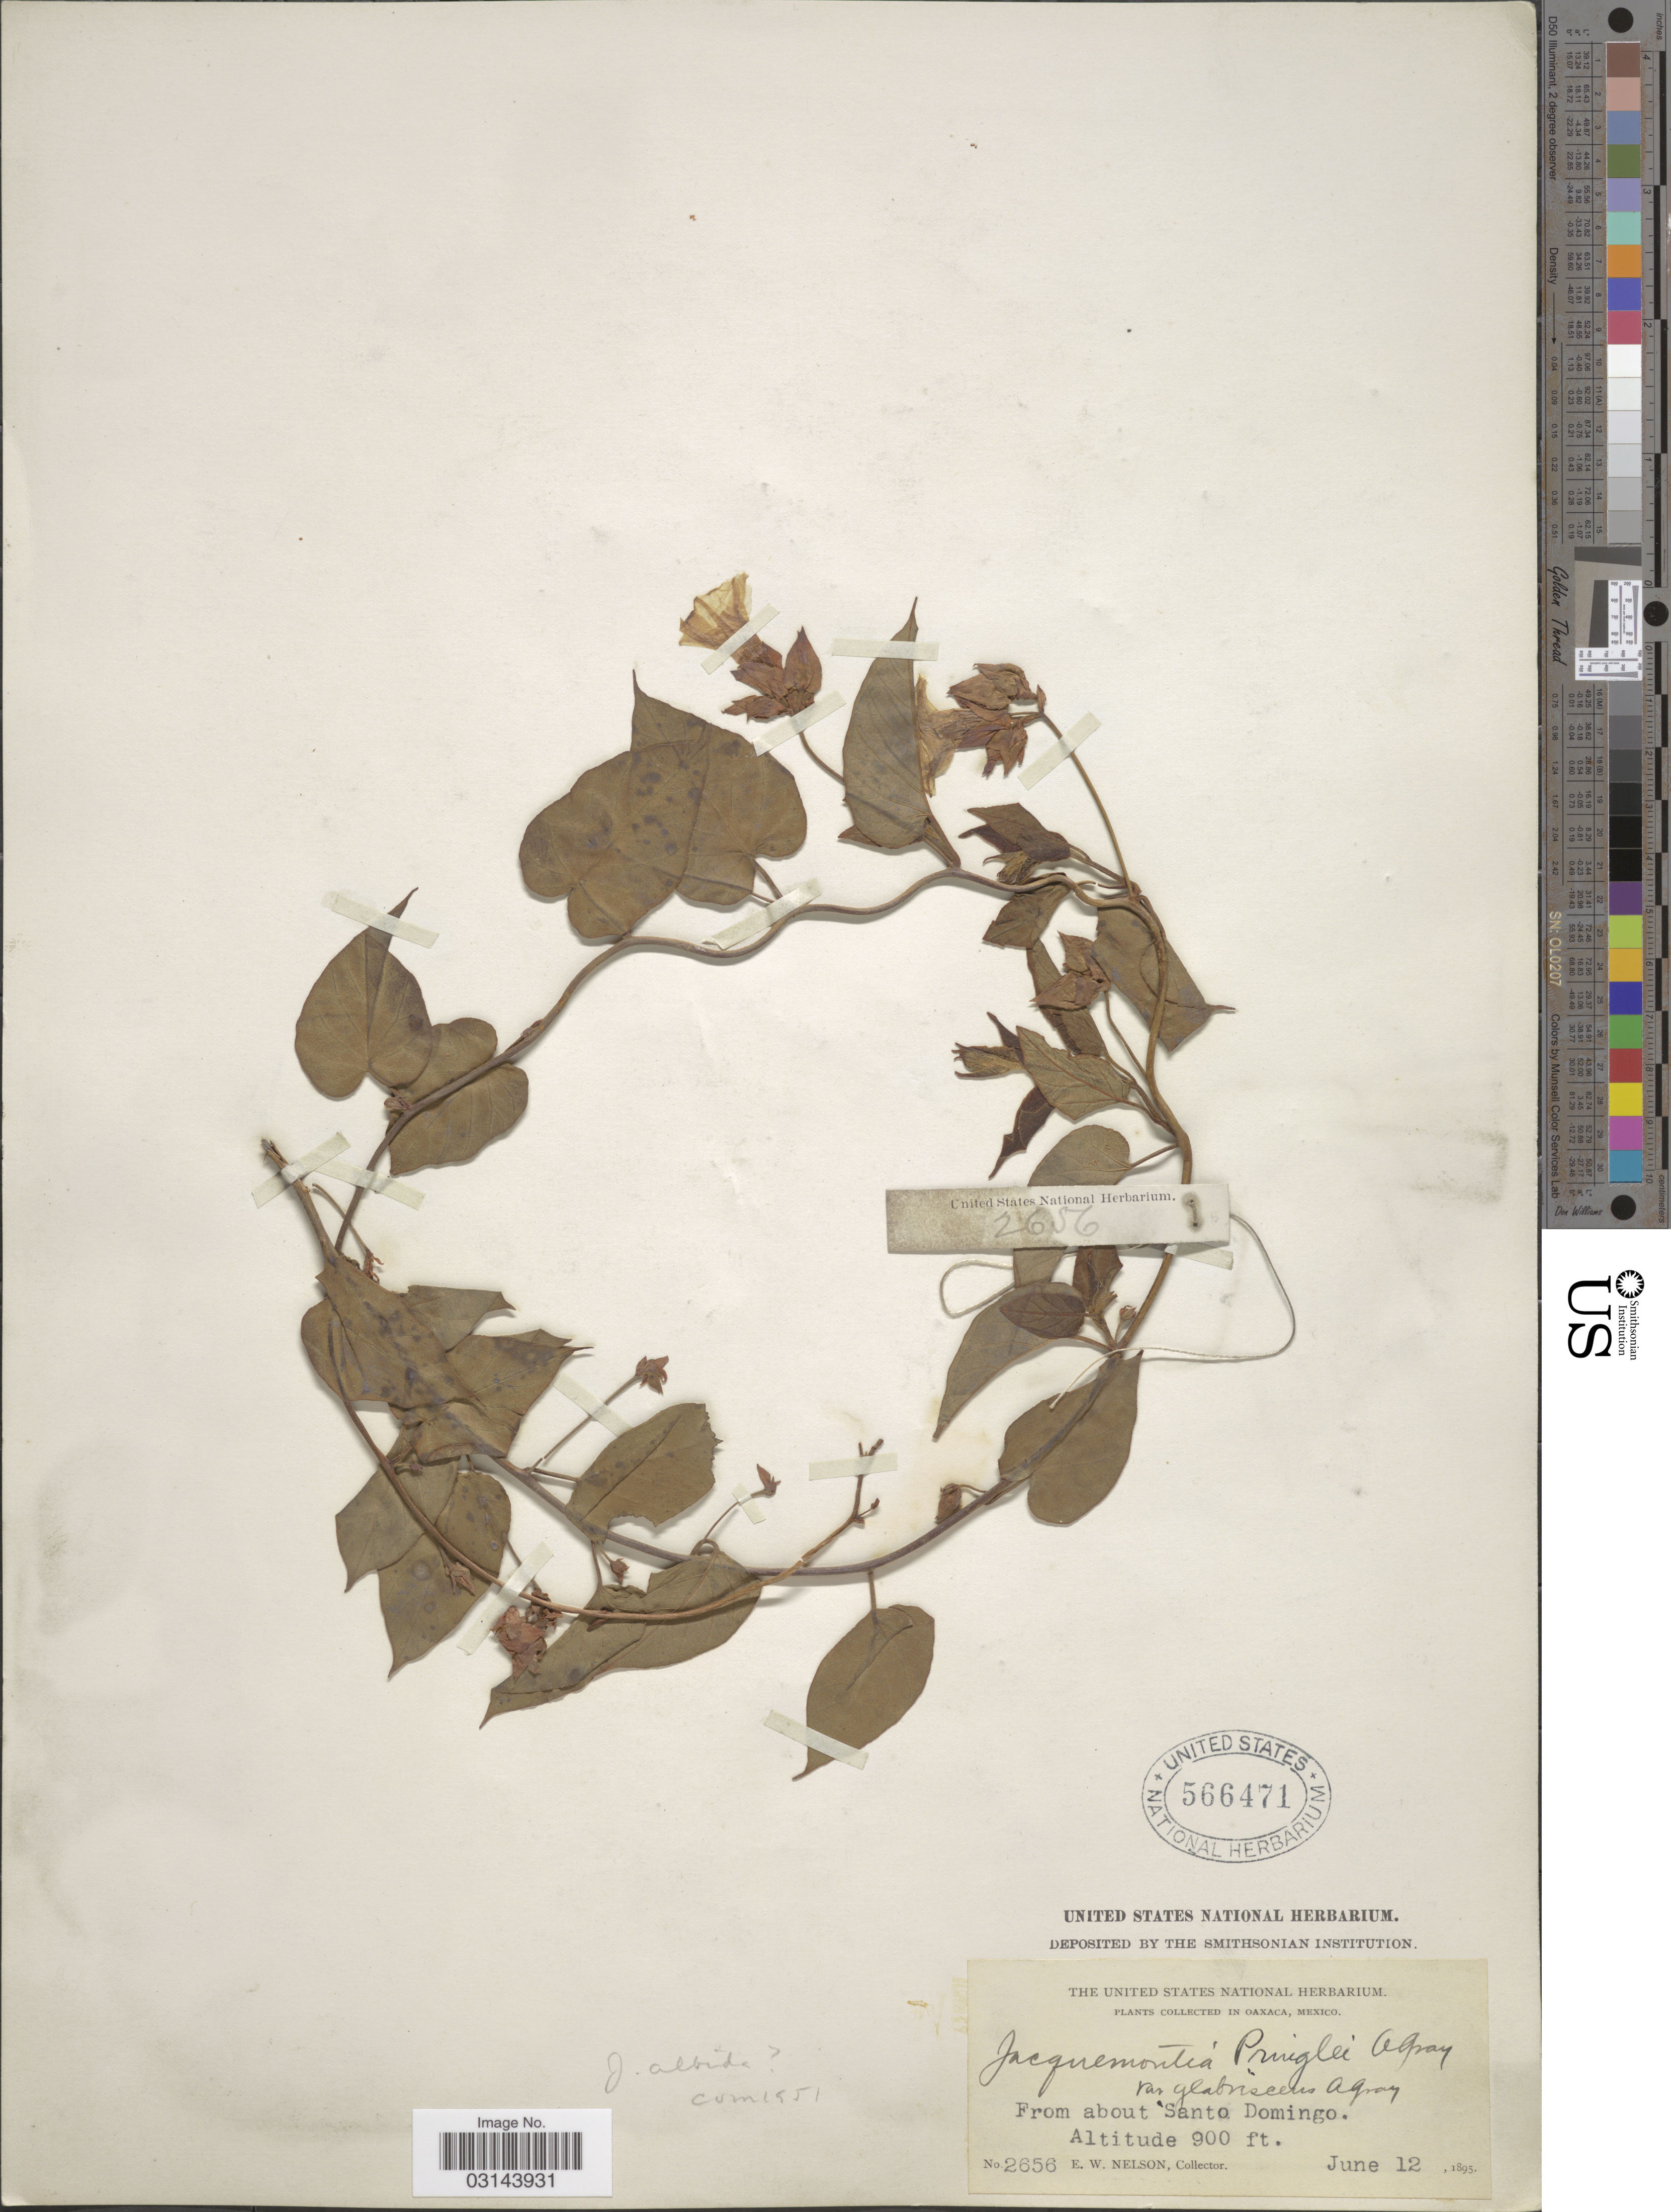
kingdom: Plantae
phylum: Tracheophyta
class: Magnoliopsida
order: Solanales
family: Convolvulaceae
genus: Jacquemontia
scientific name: Jacquemontia albida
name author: Wiggins & Rollins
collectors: E. W. Nelson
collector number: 2656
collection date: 1895-06-12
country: Mexico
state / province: Oaxaca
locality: About Santo Domingo.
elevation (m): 274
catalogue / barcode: US 566471